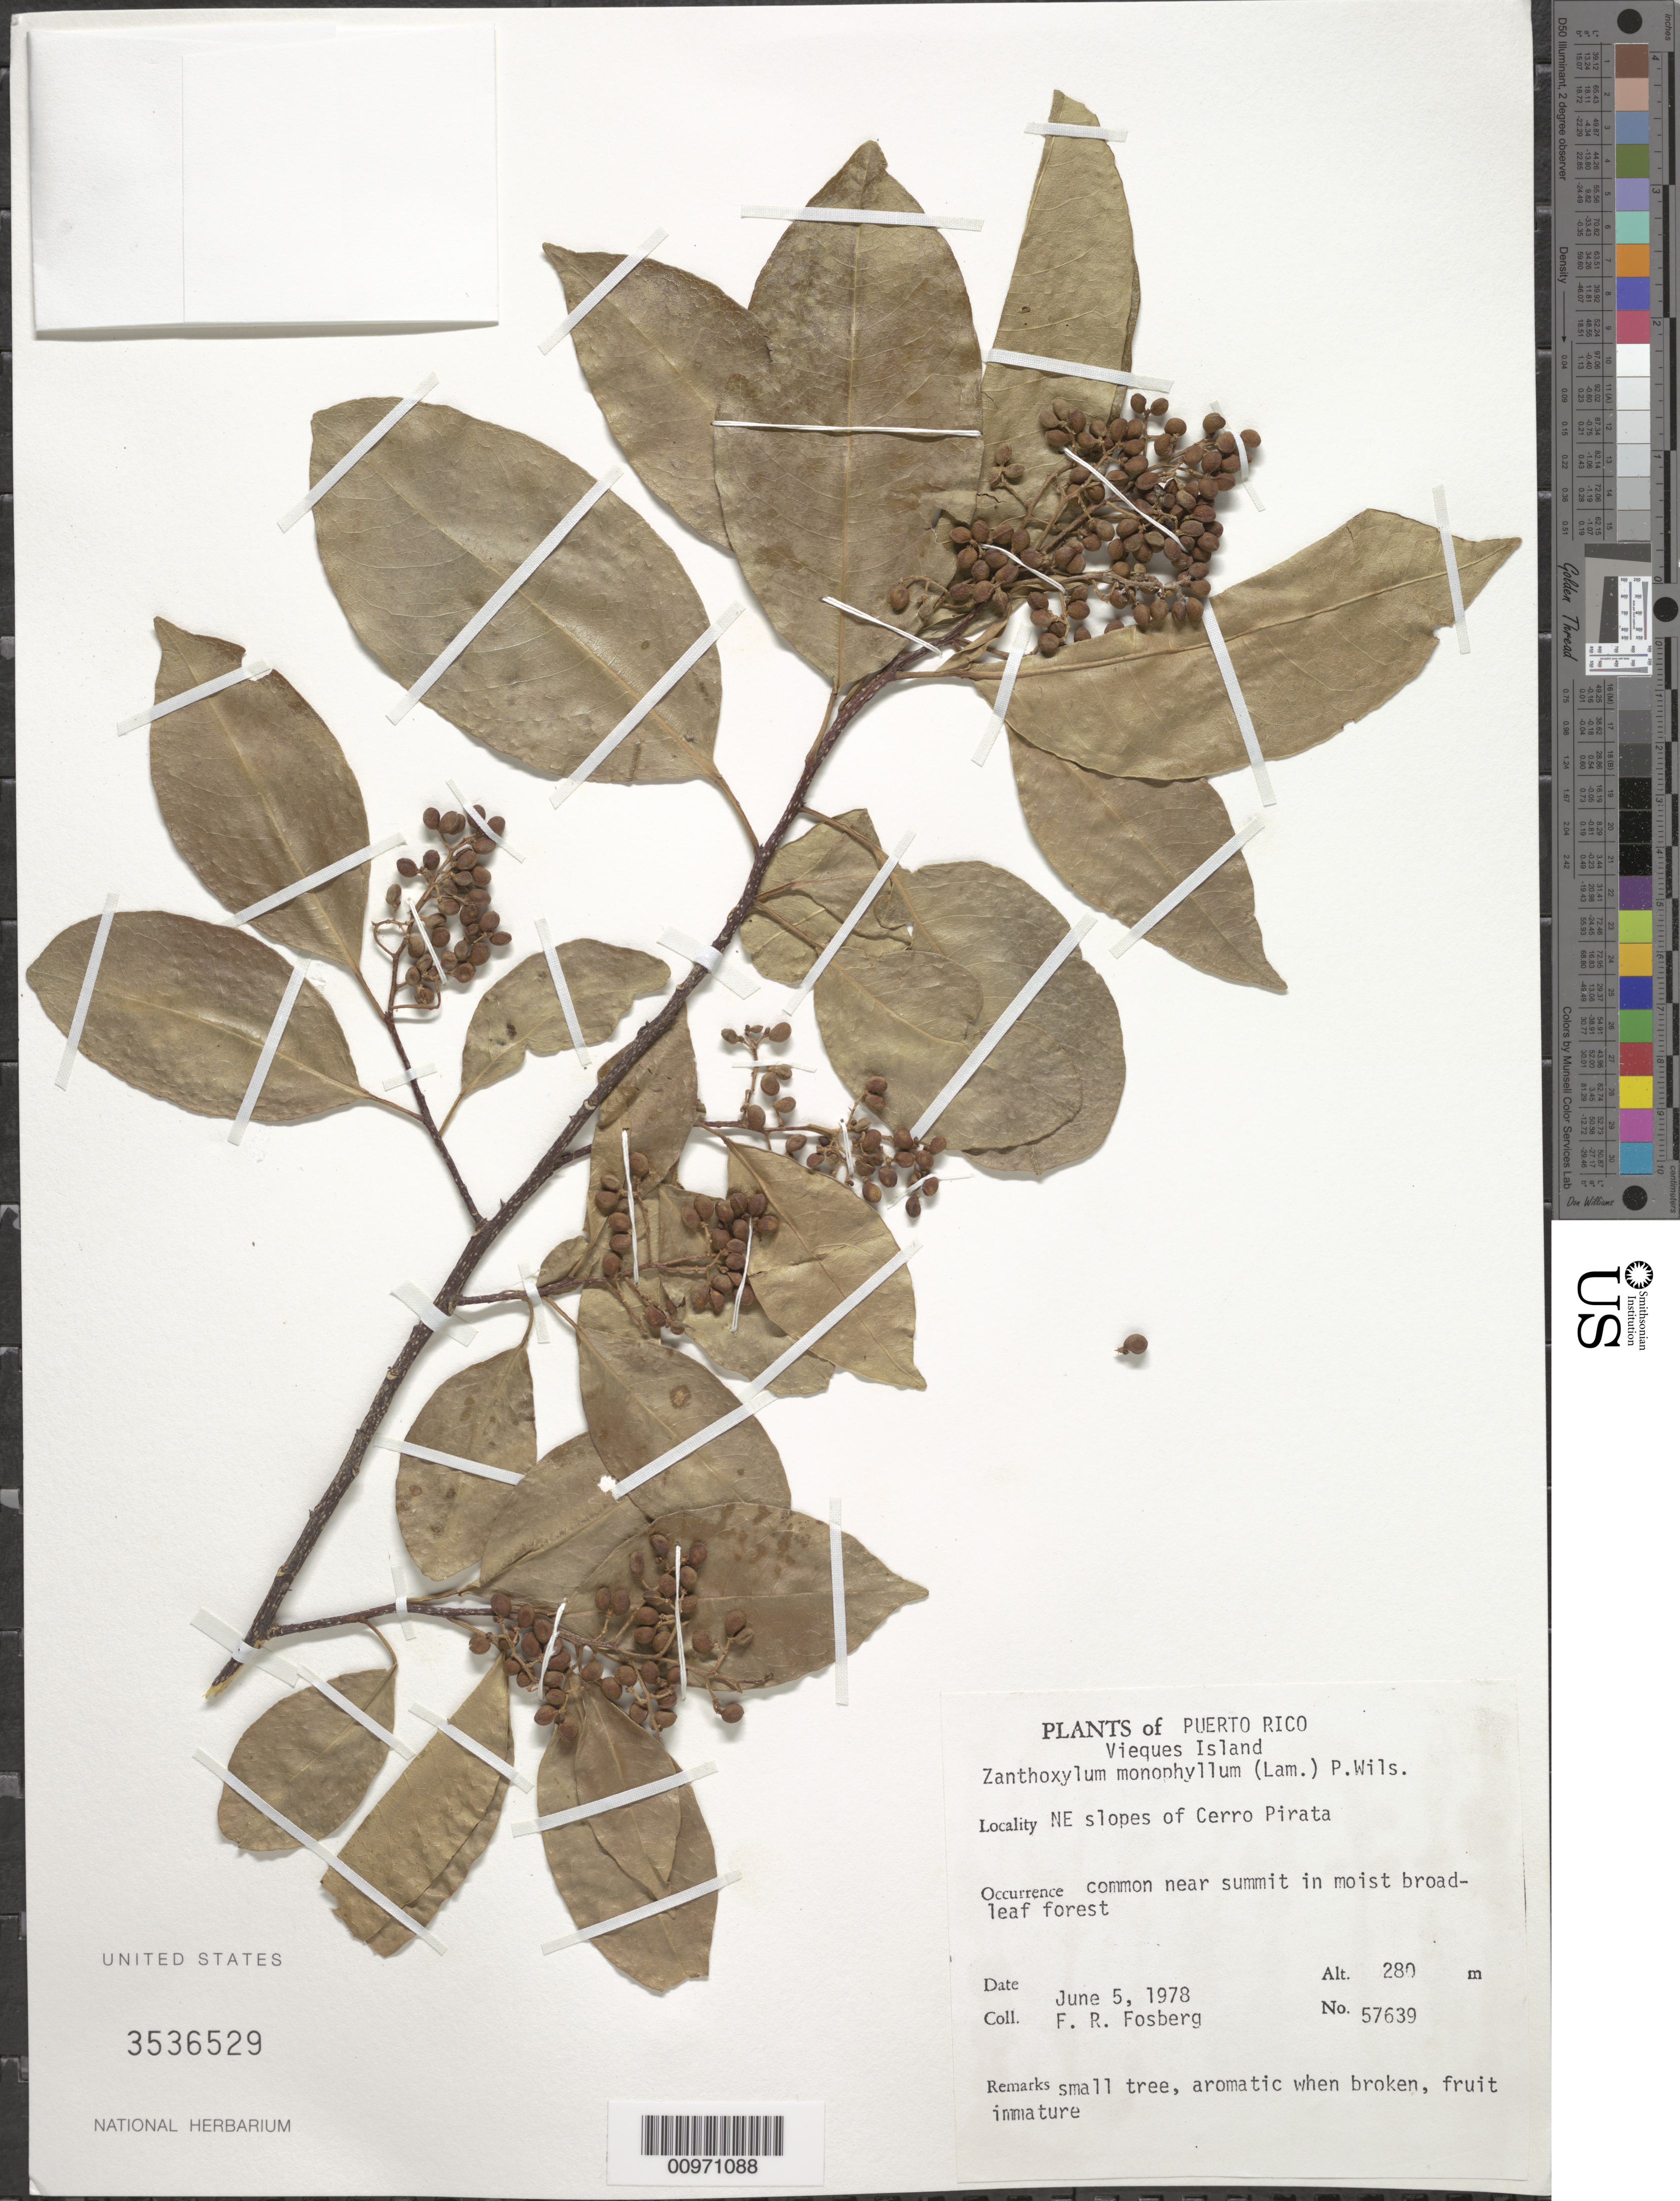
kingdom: Plantae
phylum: Tracheophyta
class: Magnoliopsida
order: Sapindales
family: Rutaceae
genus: Zanthoxylum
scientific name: Zanthoxylum monophyllum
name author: (Lam.) P. Wilson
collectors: F. R. Fosberg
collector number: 57639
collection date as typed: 05 Jun 1978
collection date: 1978-06-05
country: Puerto Rico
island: Vieques I.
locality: NE slopes of Cerro Pirata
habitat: Near summit in moist broadleaf forest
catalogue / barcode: US 3536529